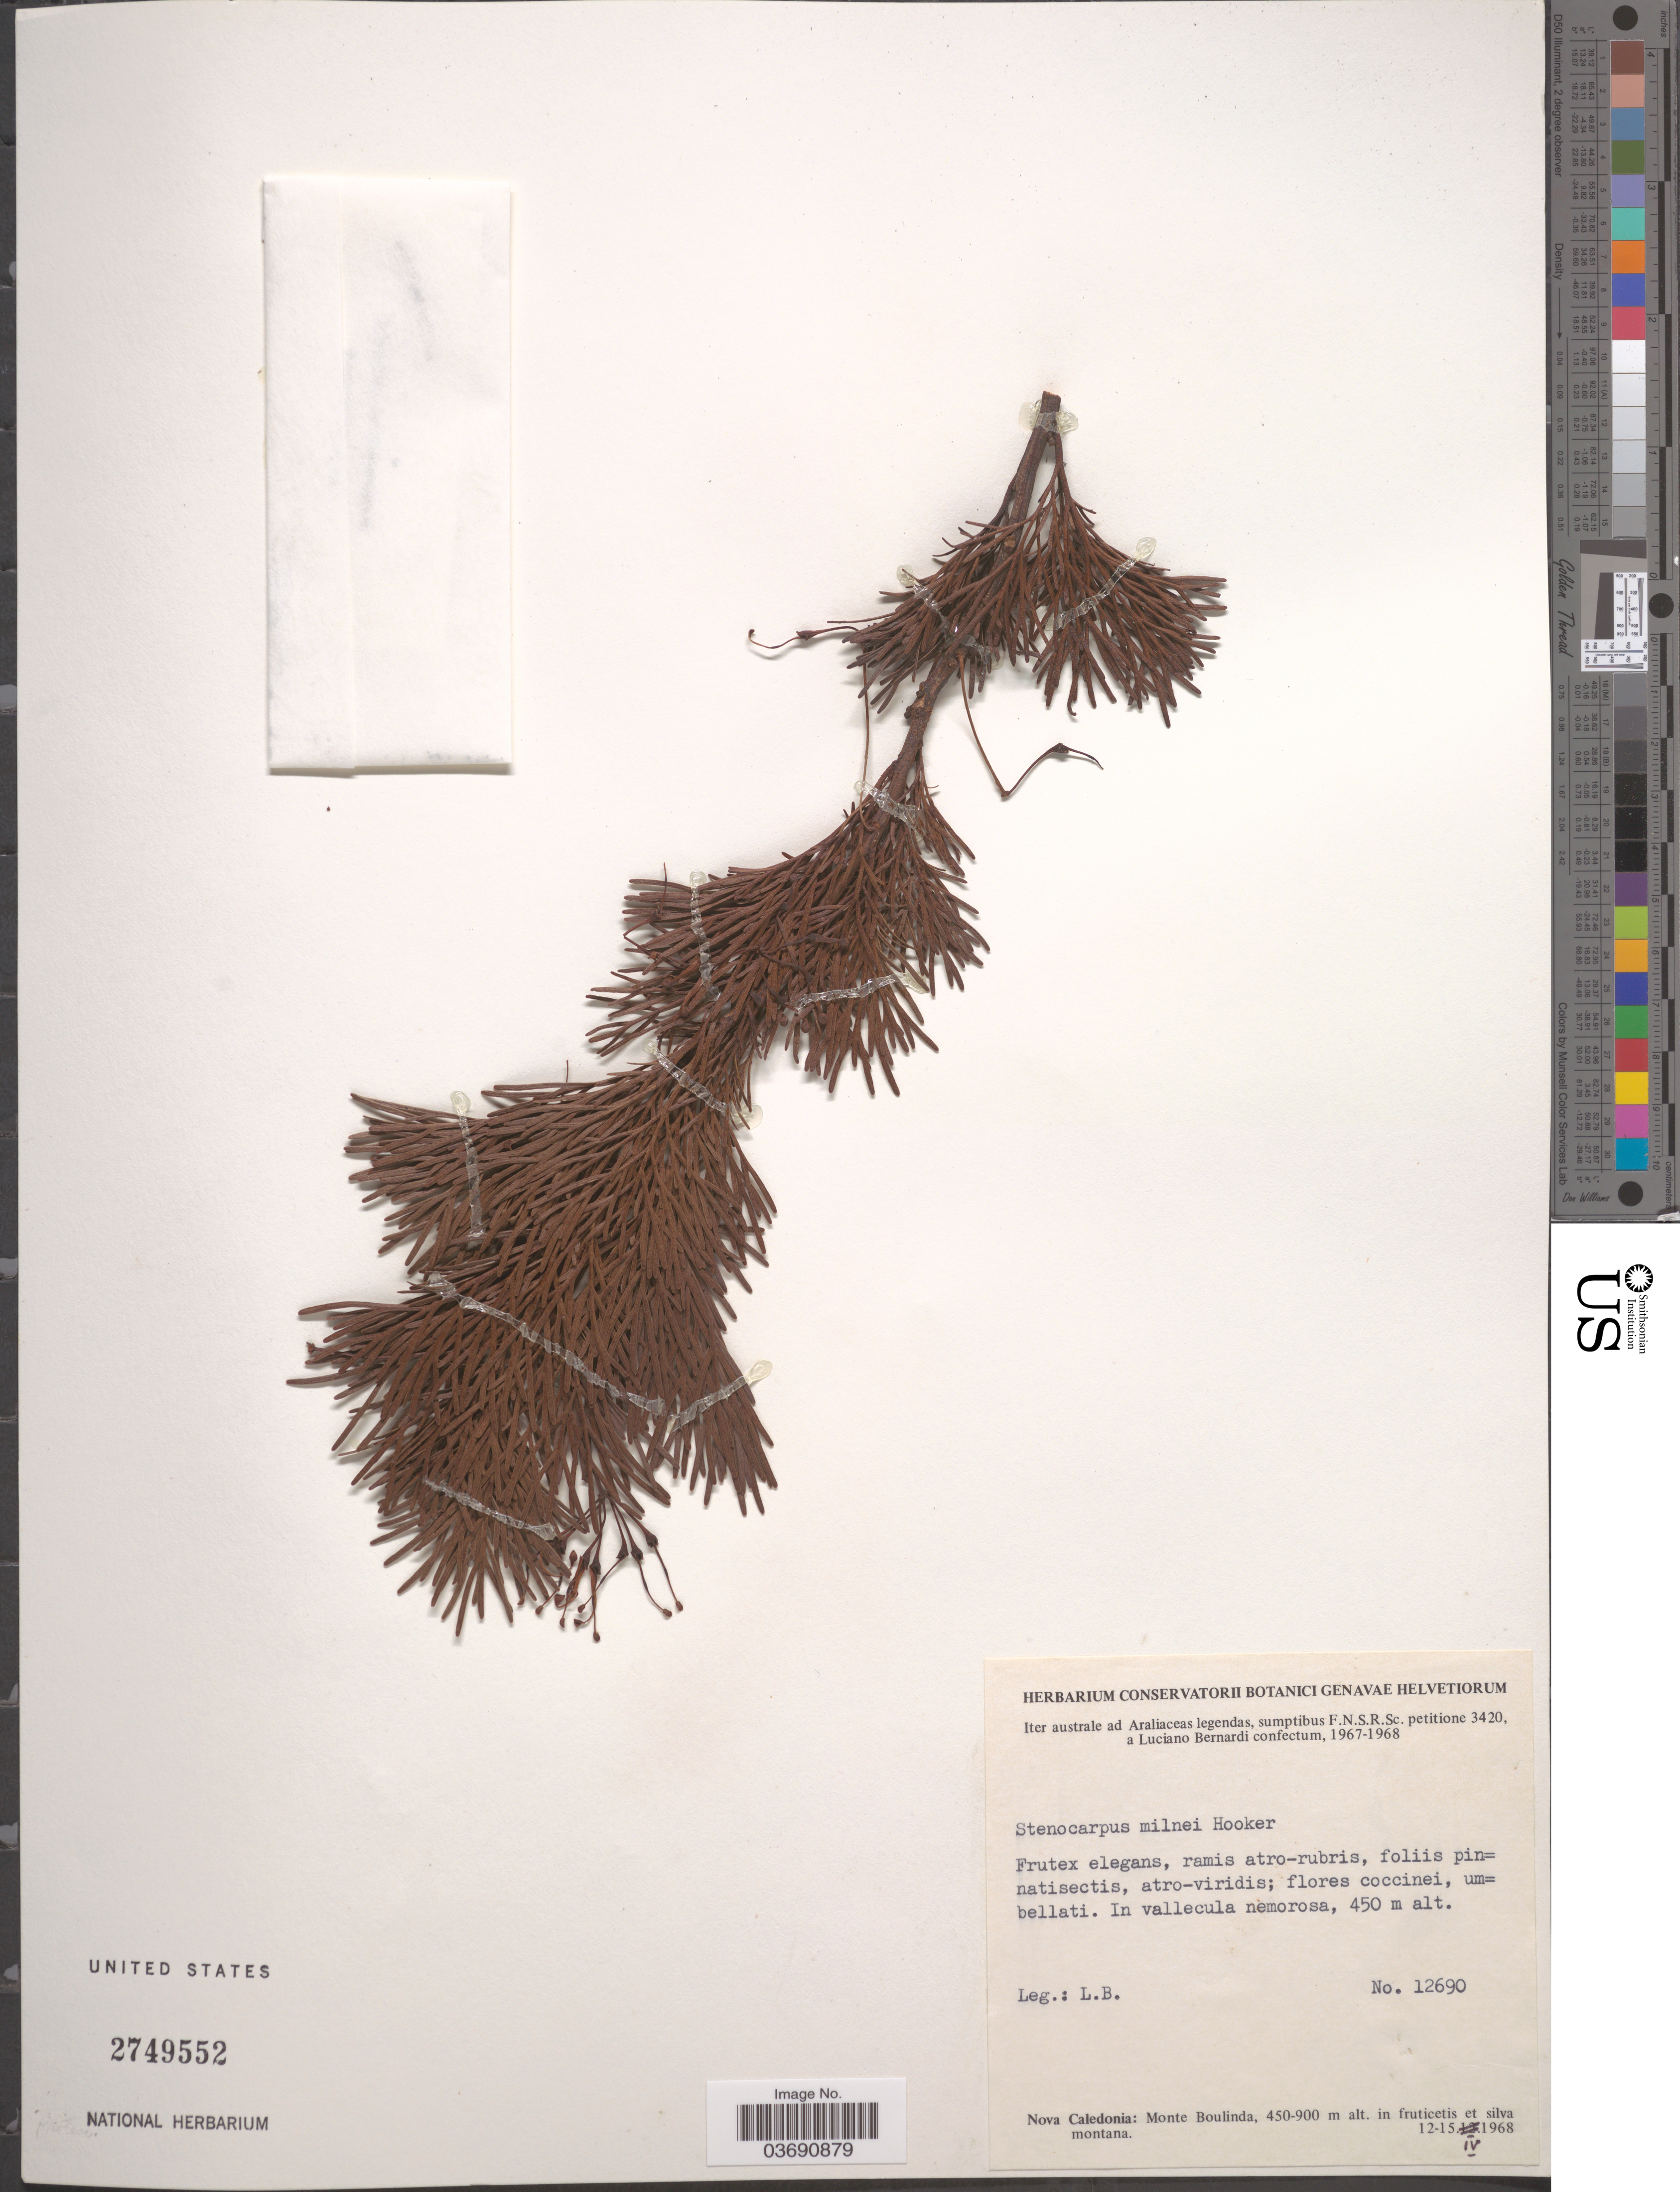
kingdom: Plantae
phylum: Tracheophyta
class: Magnoliopsida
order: Proteales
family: Proteaceae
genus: Stenocarpus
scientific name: Stenocarpus milnei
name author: Hook.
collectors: L. Bernardi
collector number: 12690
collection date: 1968-04-12/1968-04-15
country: New Caledonia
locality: Nova Caledonia: Monte Boulinda, in fruticetis et silva montana.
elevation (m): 450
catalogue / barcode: US 2749552